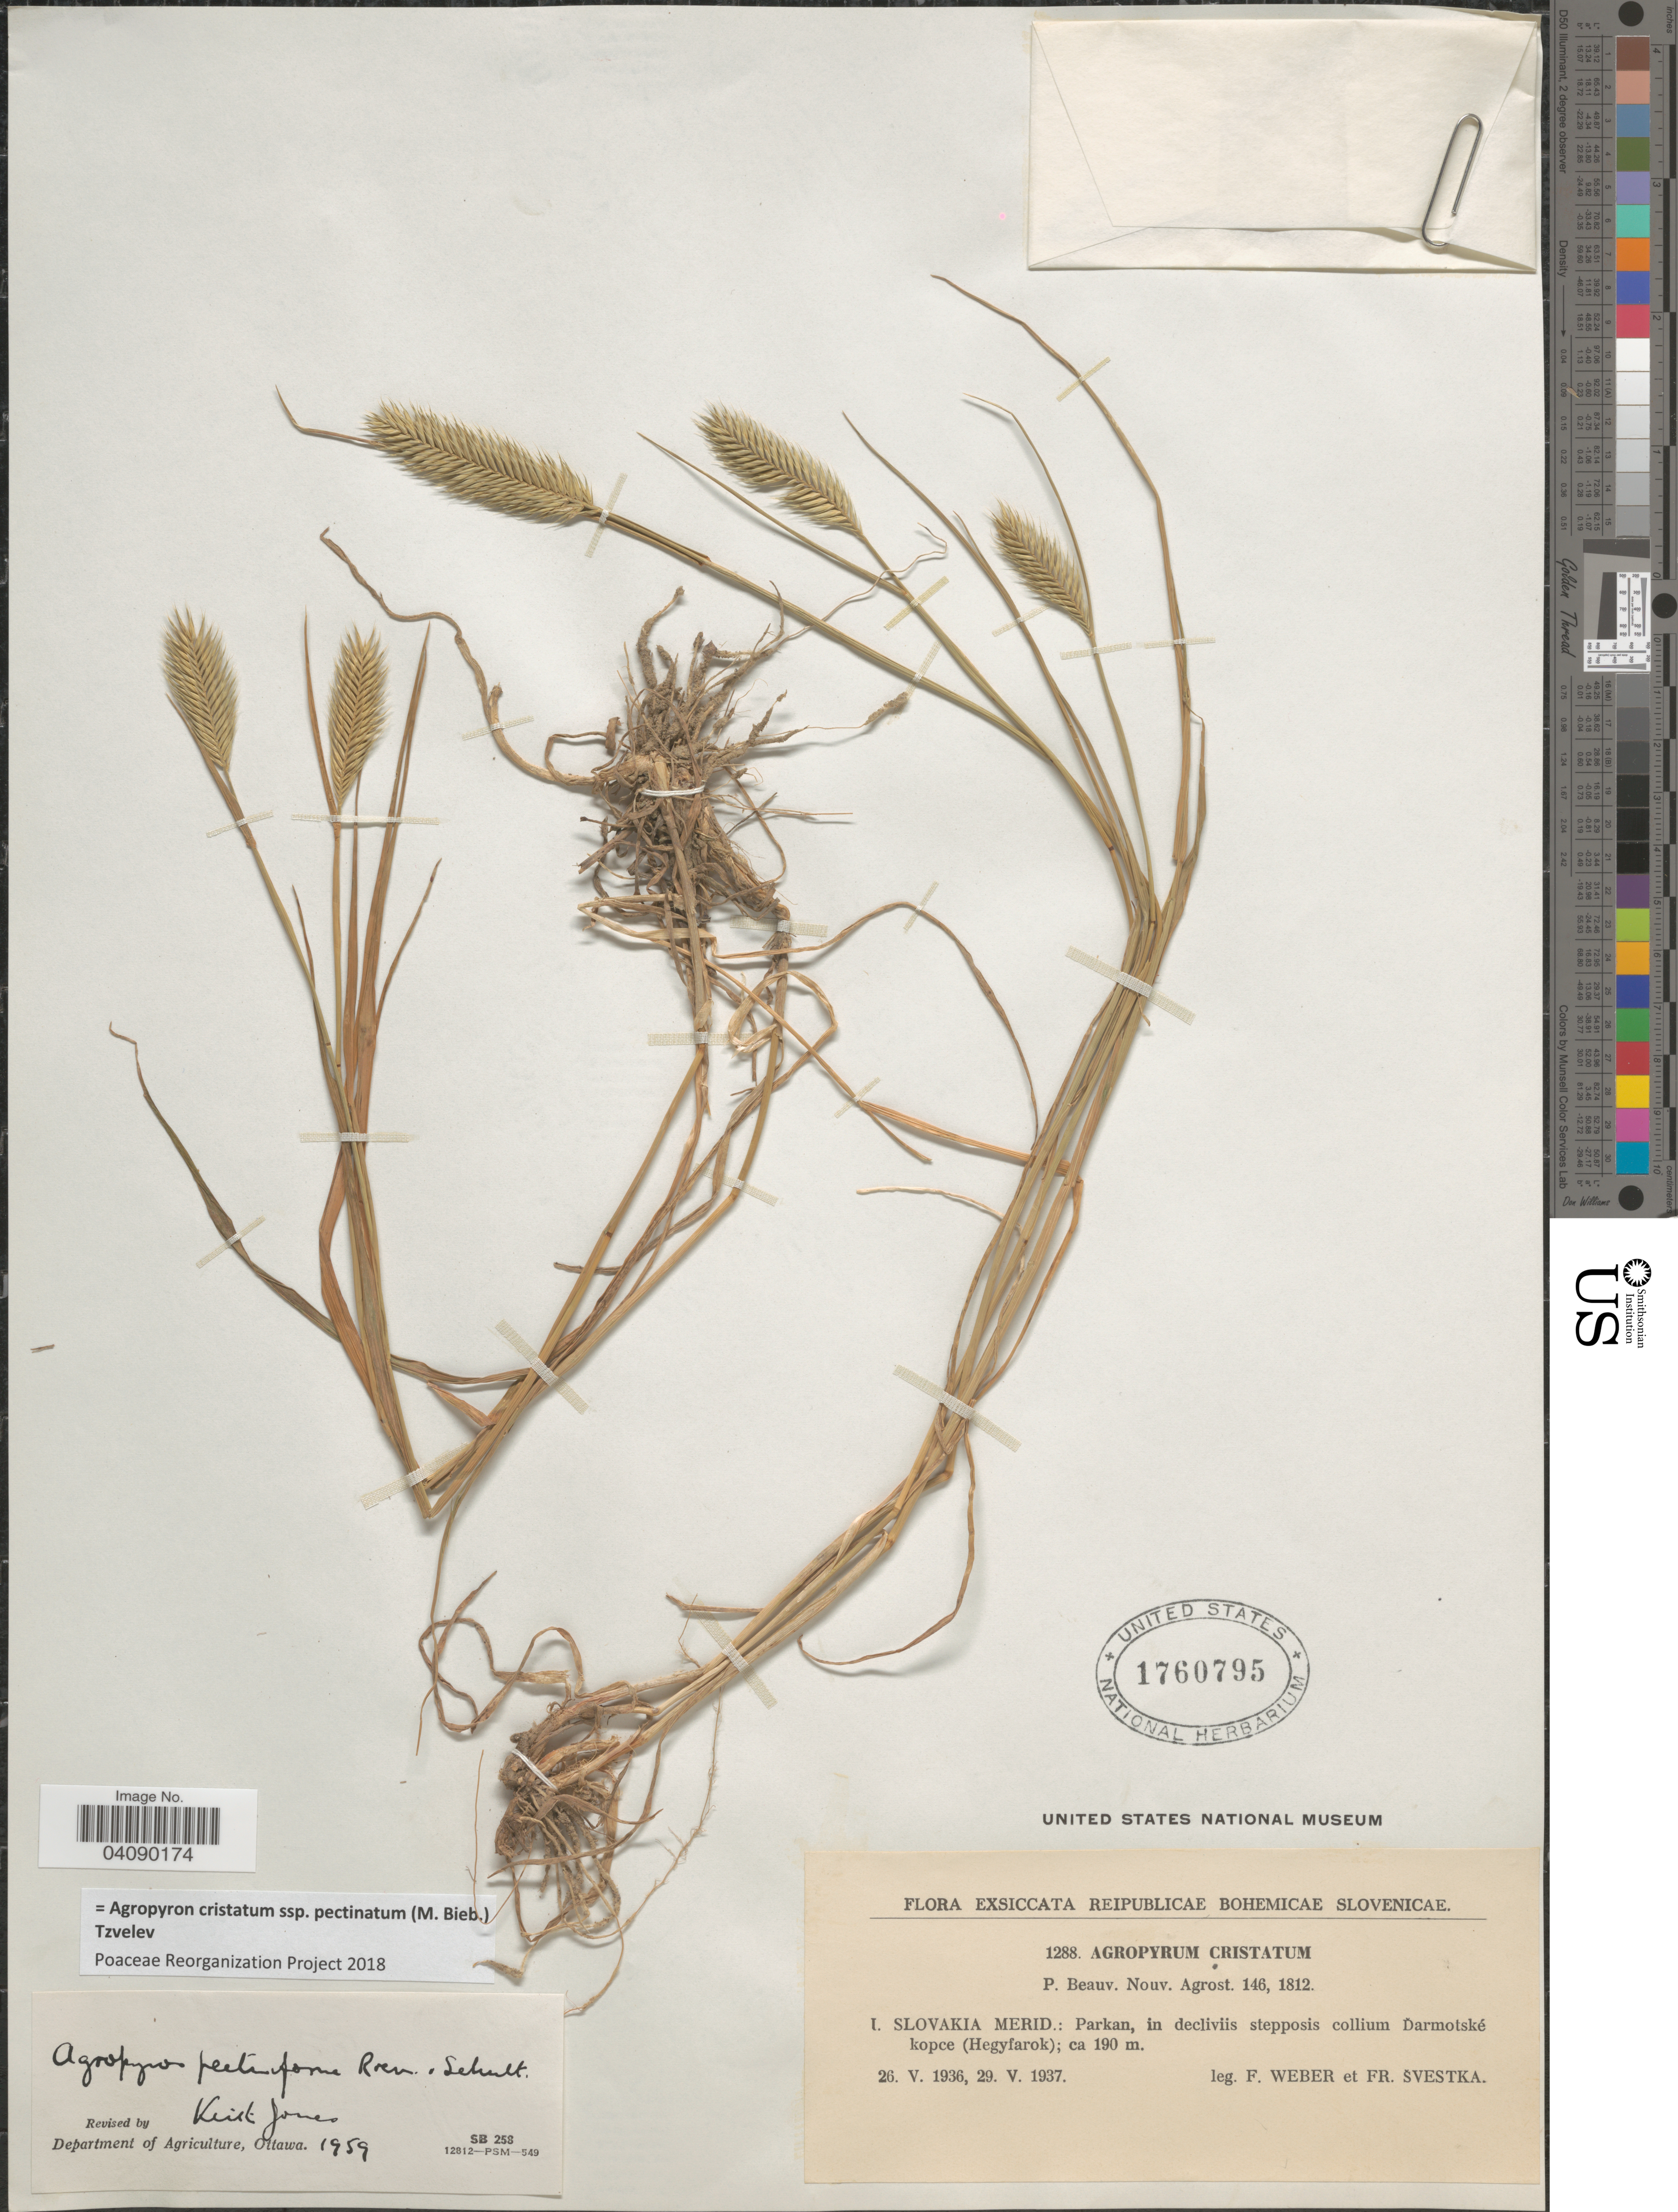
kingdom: Plantae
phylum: Tracheophyta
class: Liliopsida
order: Poales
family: Poaceae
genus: Agropyron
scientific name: Agropyron cristatum subsp. pectinatum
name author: (M. Bieb.) Tzvelev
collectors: F. Weber & F. Svestka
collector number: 1288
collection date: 1936-05-26/1937-05-29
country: Slovakia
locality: Slovakia Merid.: Parkan, in decliviis stepposis collium Ďarmotské kopce (Hegyfarok).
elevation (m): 190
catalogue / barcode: US 1760795